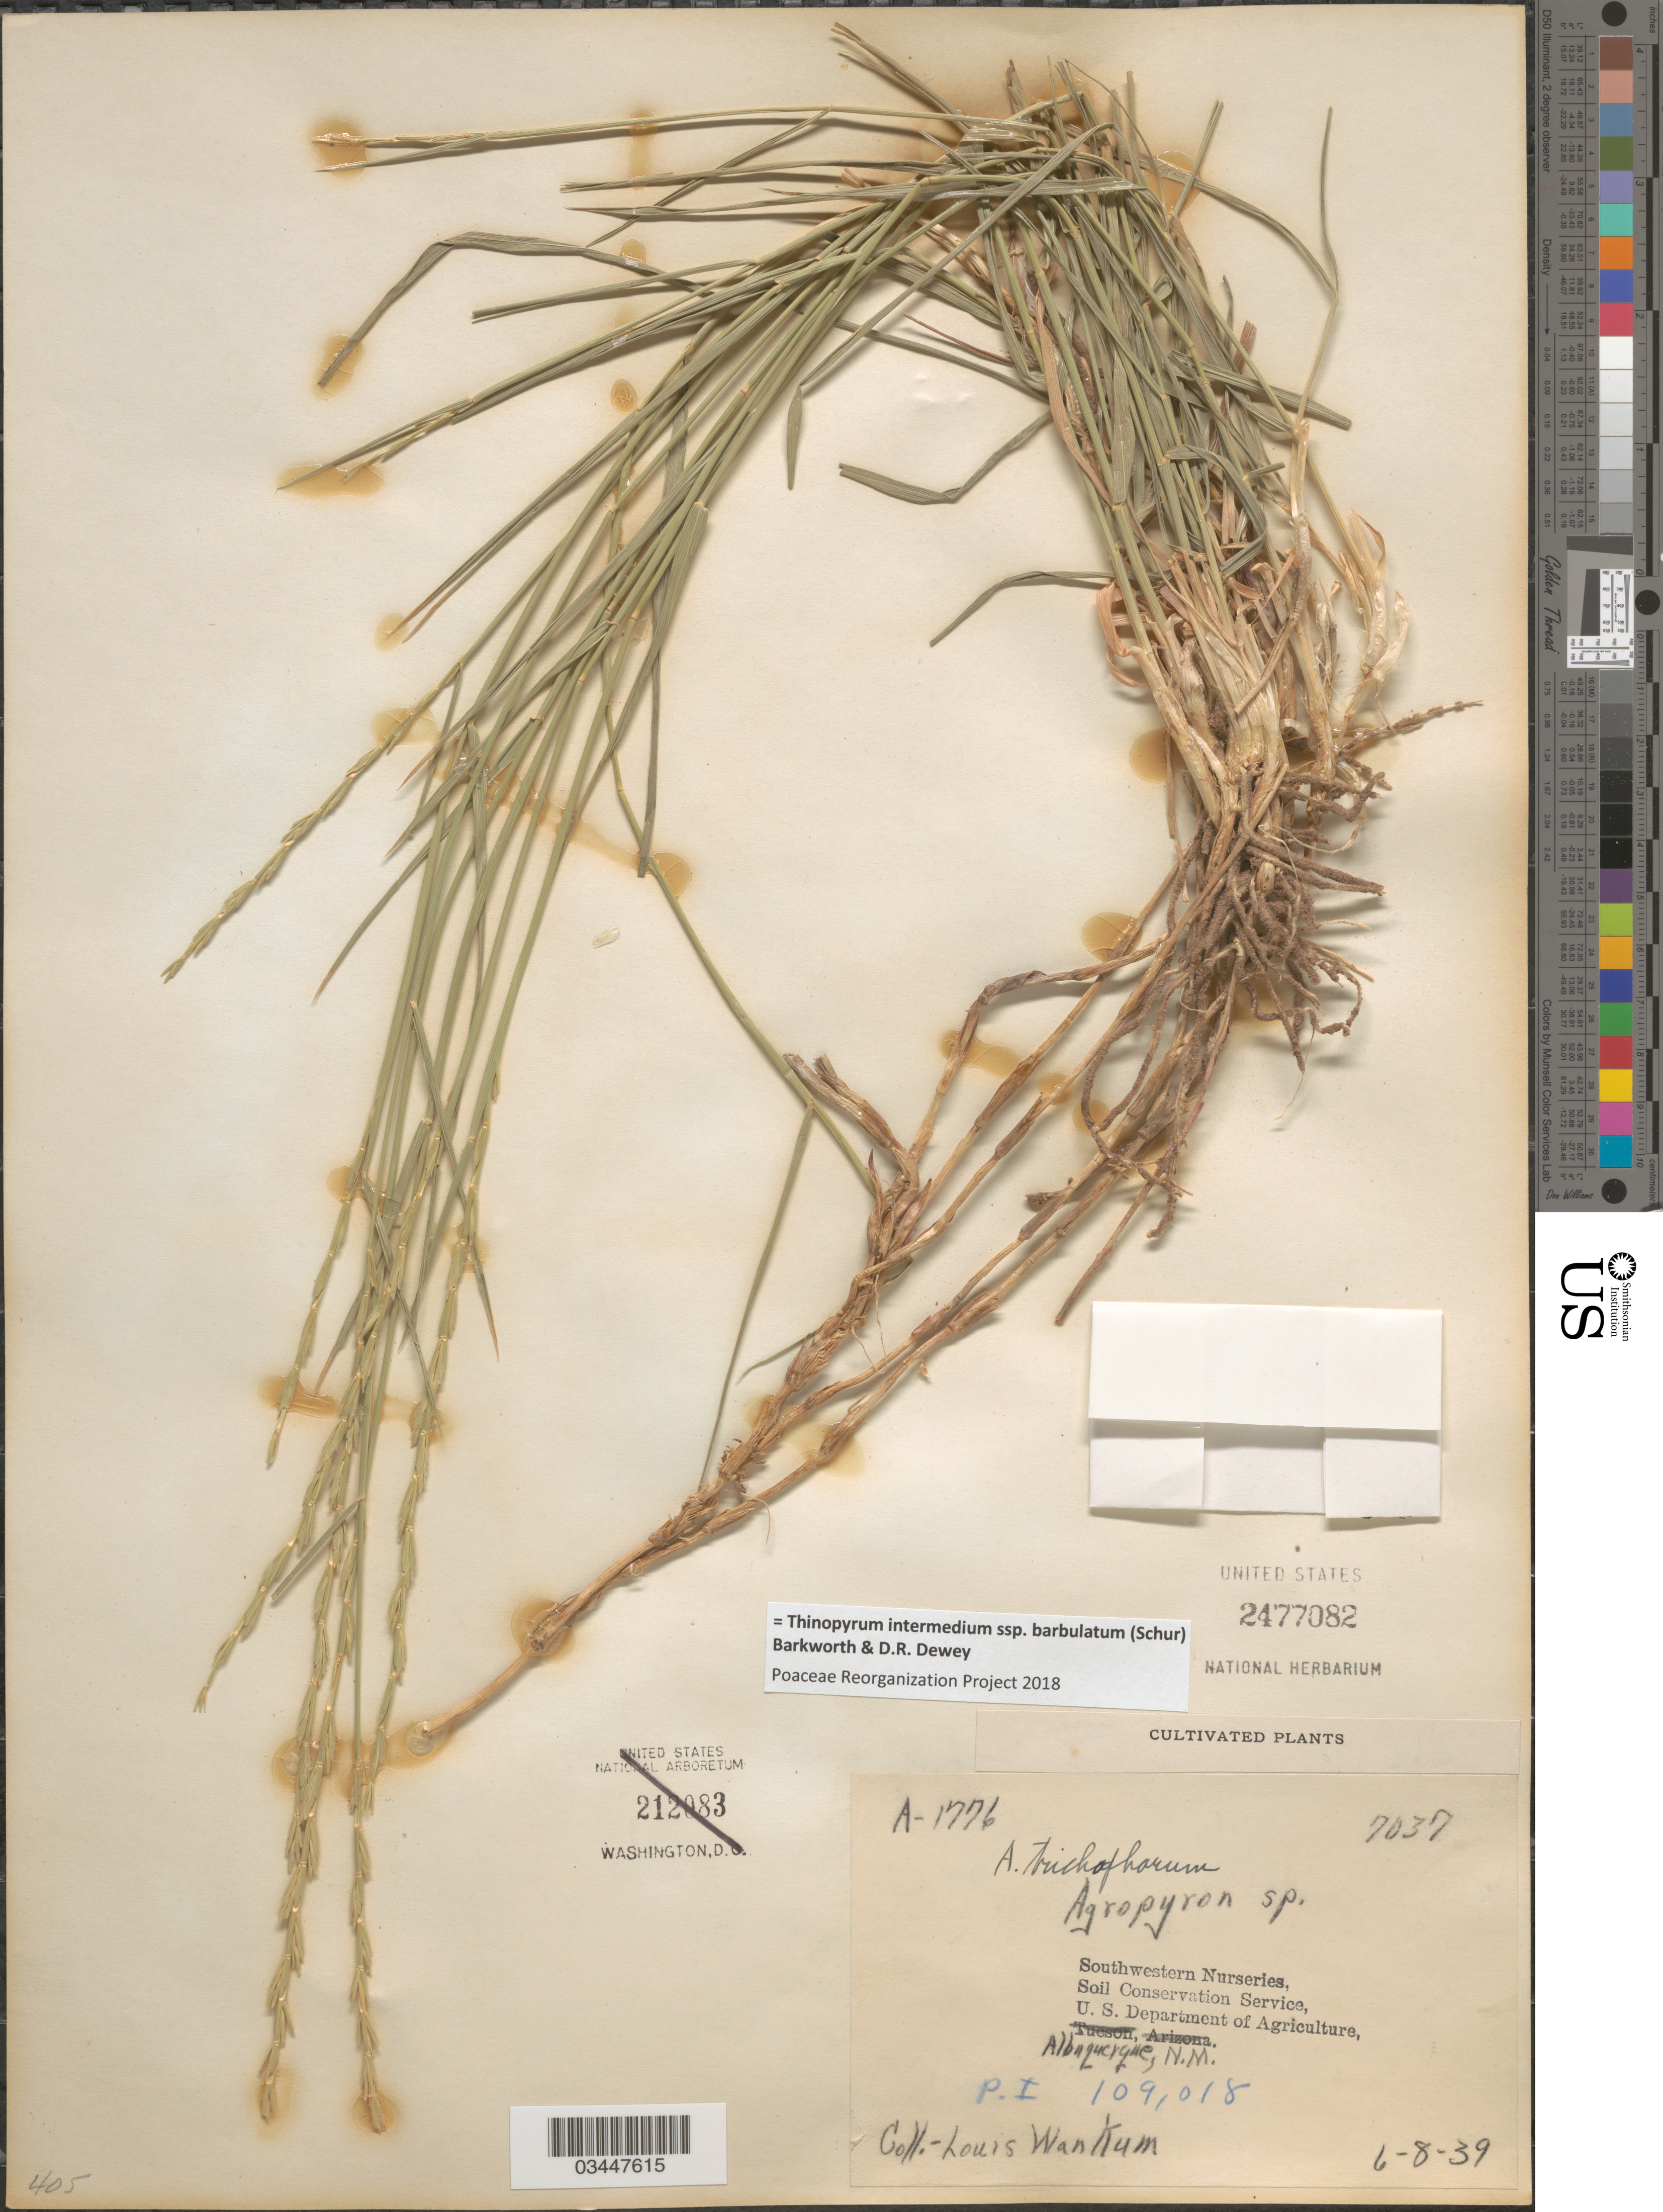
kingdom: Plantae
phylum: Tracheophyta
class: Liliopsida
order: Poales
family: Poaceae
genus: Thinopyrum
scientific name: Thinopyrum intermedium subsp. barbulatum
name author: (Schur) Barkworth & Dewey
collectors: L. Wankum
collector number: A- 1776/7037/PI109018?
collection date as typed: Transcribed d/m/y: 8/6/39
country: United States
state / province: New Mexico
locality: Southwestern Nurseries, Soil Conservation Service, U. S. Department of Agriculture, Albuquerque.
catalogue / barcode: US 2477082